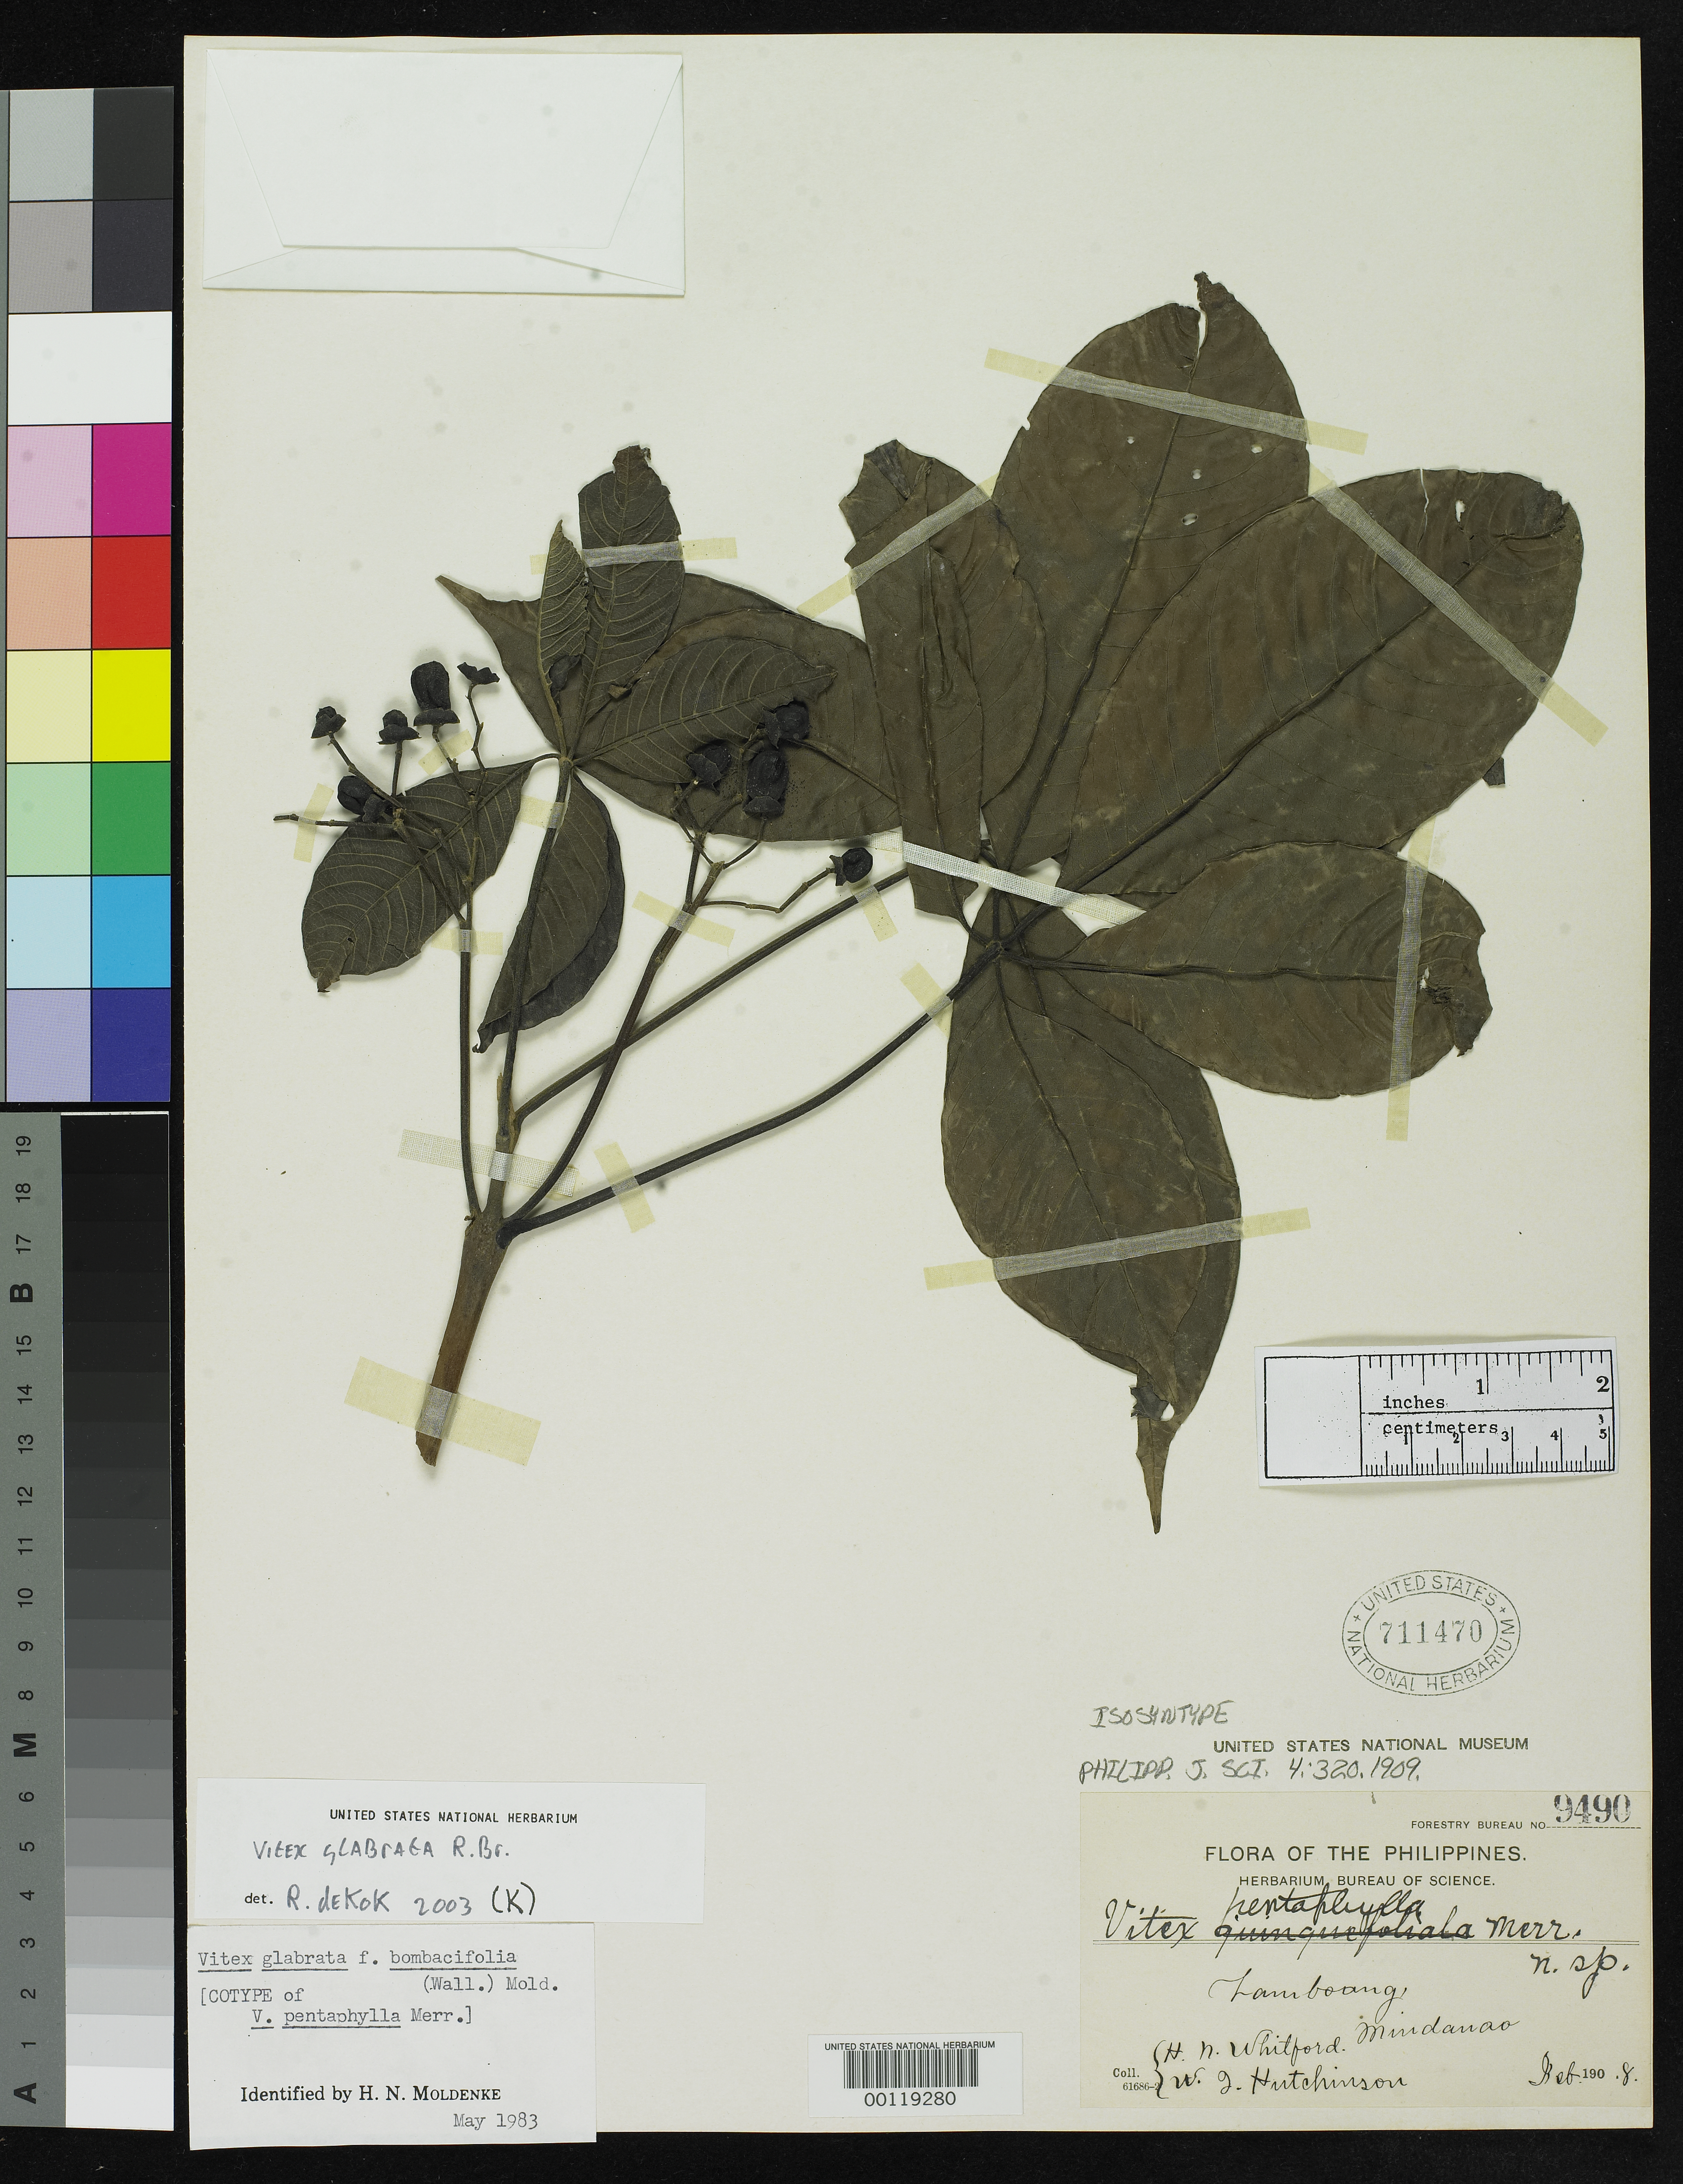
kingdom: Plantae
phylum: Tracheophyta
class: Magnoliopsida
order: Lamiales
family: Lamiaceae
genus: Vitex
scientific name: Vitex pentaphylla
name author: Merr.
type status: Syntype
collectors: H. N. Whitford & W. I. Hutchinson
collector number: Forestry Bureau 9490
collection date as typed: Feb 1908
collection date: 1908-02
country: Philippines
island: Mindanao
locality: Lamboang, Mindanao.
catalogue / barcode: US 711470